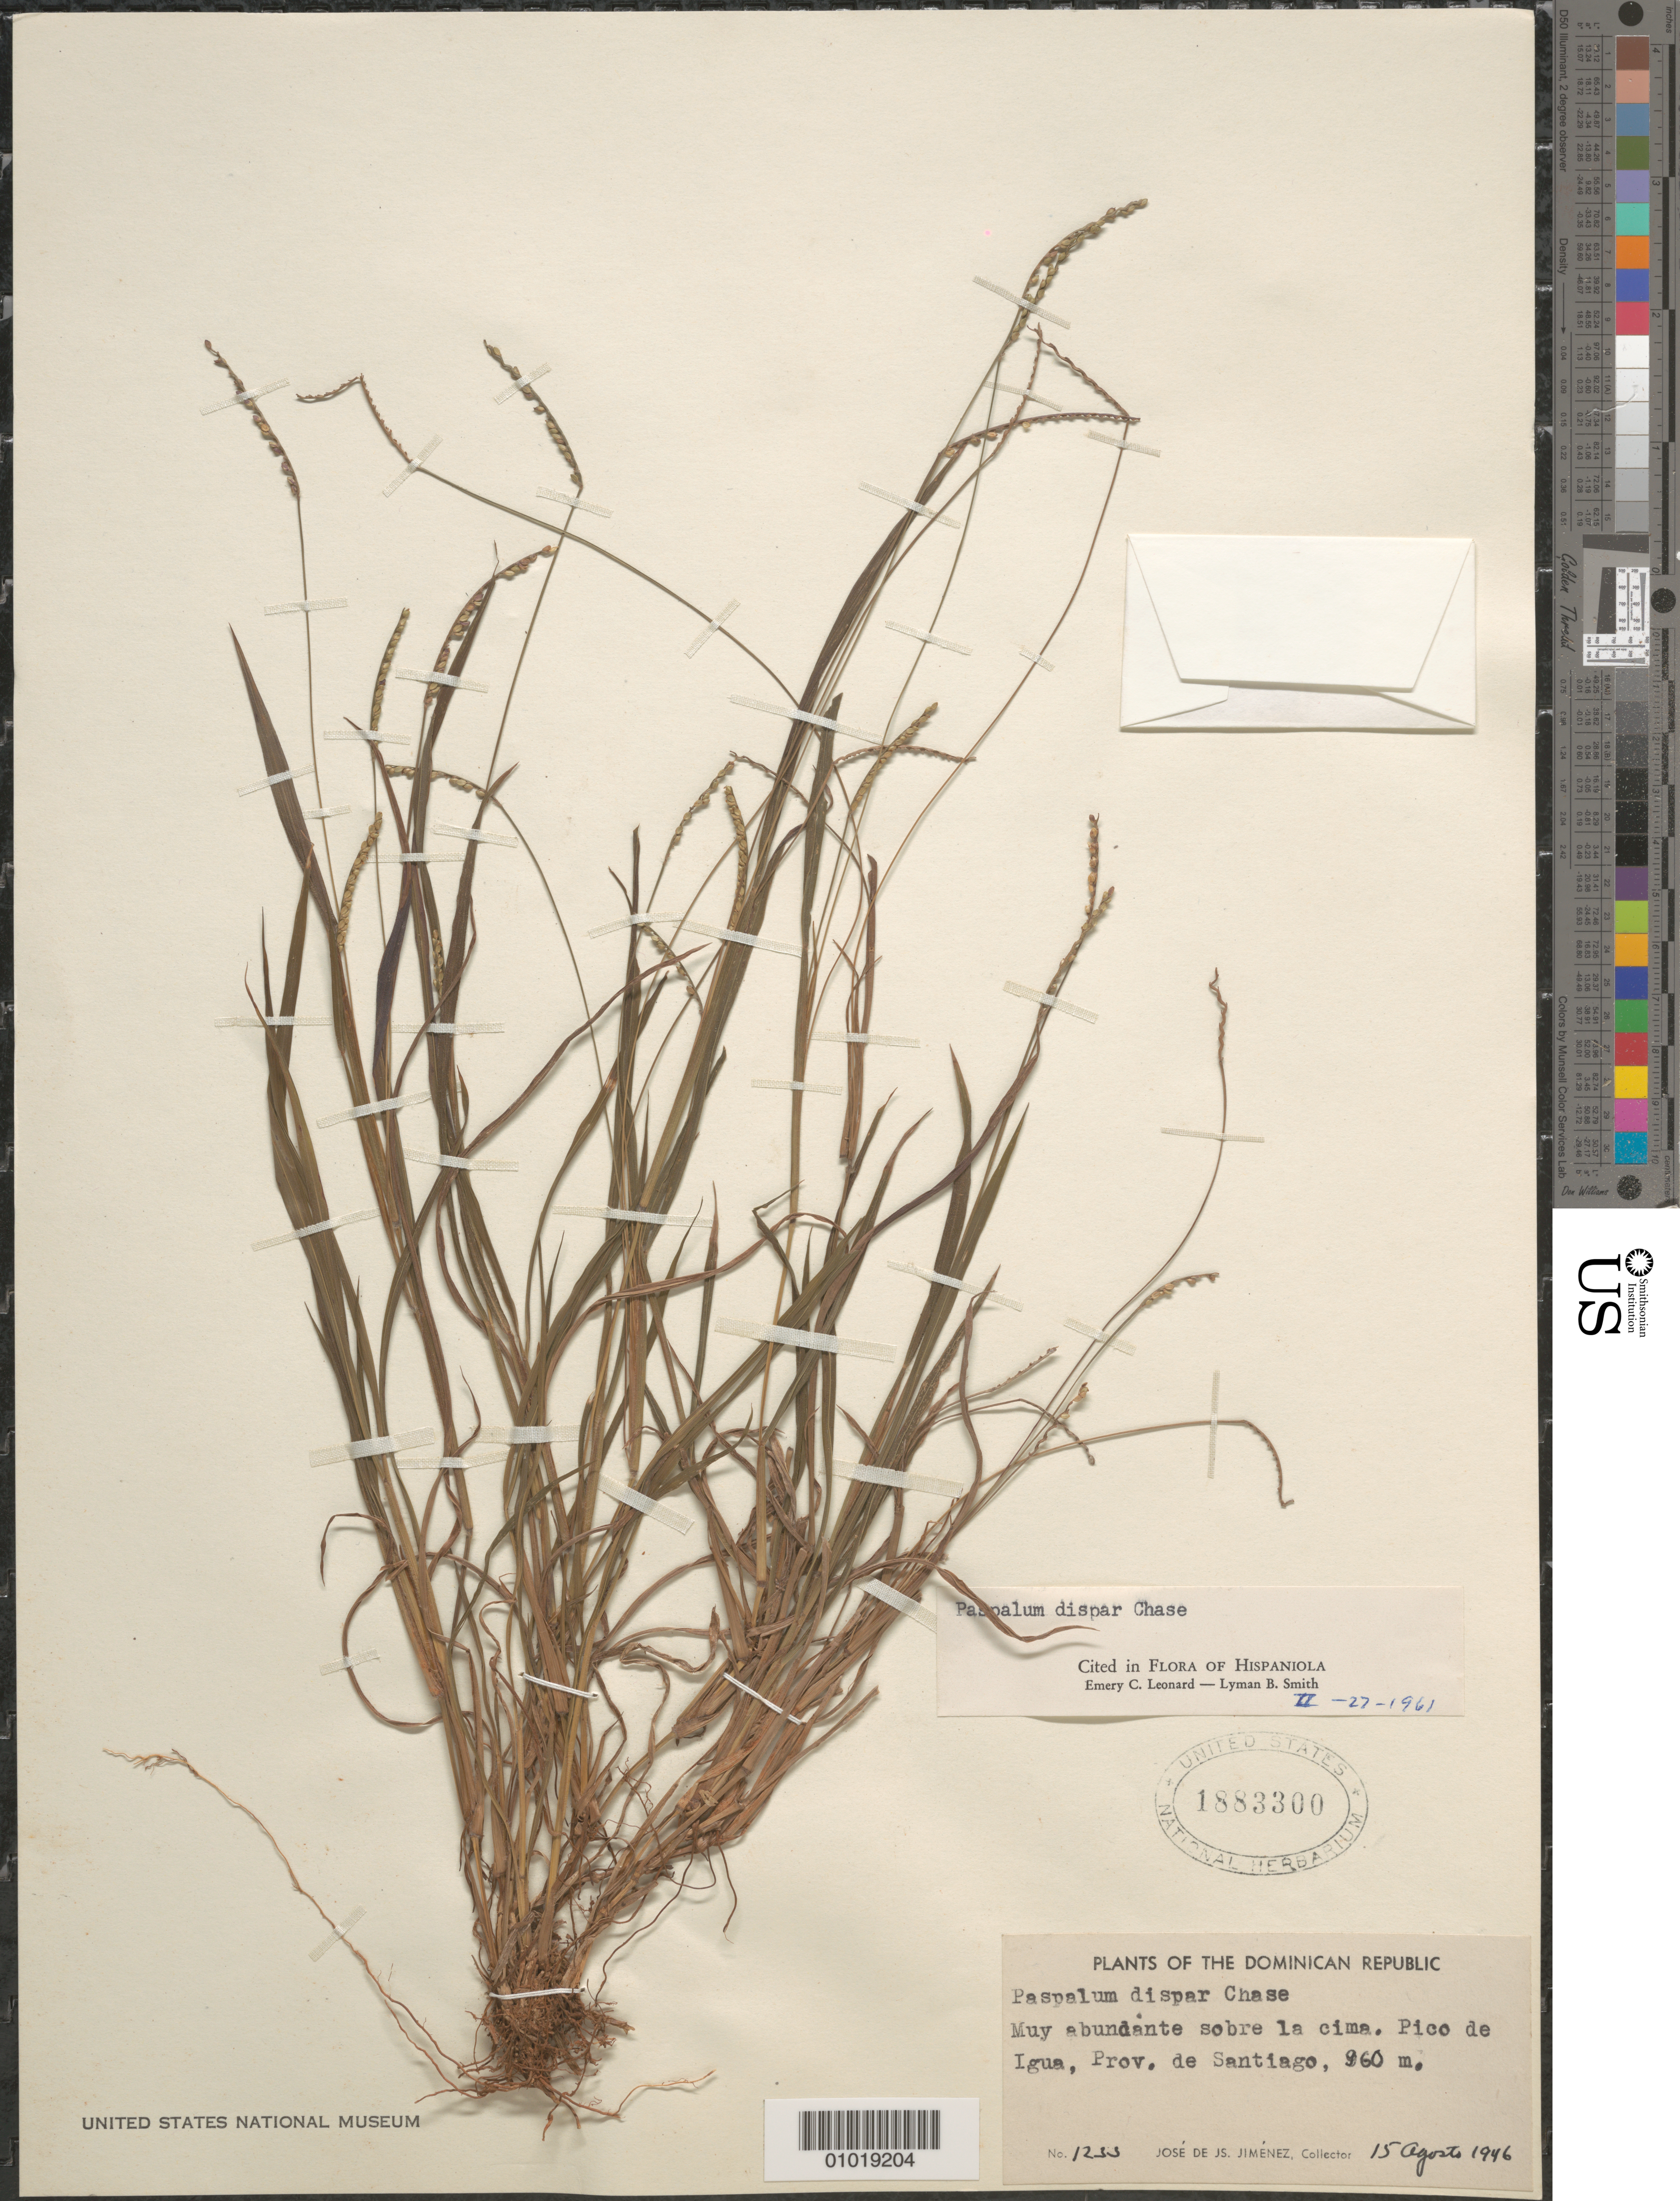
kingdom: Plantae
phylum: Tracheophyta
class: Liliopsida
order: Poales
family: Poaceae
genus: Paspalum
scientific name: Paspalum dispar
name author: Chase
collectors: J. J. Jiménez Almonte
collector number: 1233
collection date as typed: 15 Aug 1946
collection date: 1946-08-15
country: Dominican Republic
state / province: Santiago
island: Hispaniola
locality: Pico de Igua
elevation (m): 960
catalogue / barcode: US 1883300